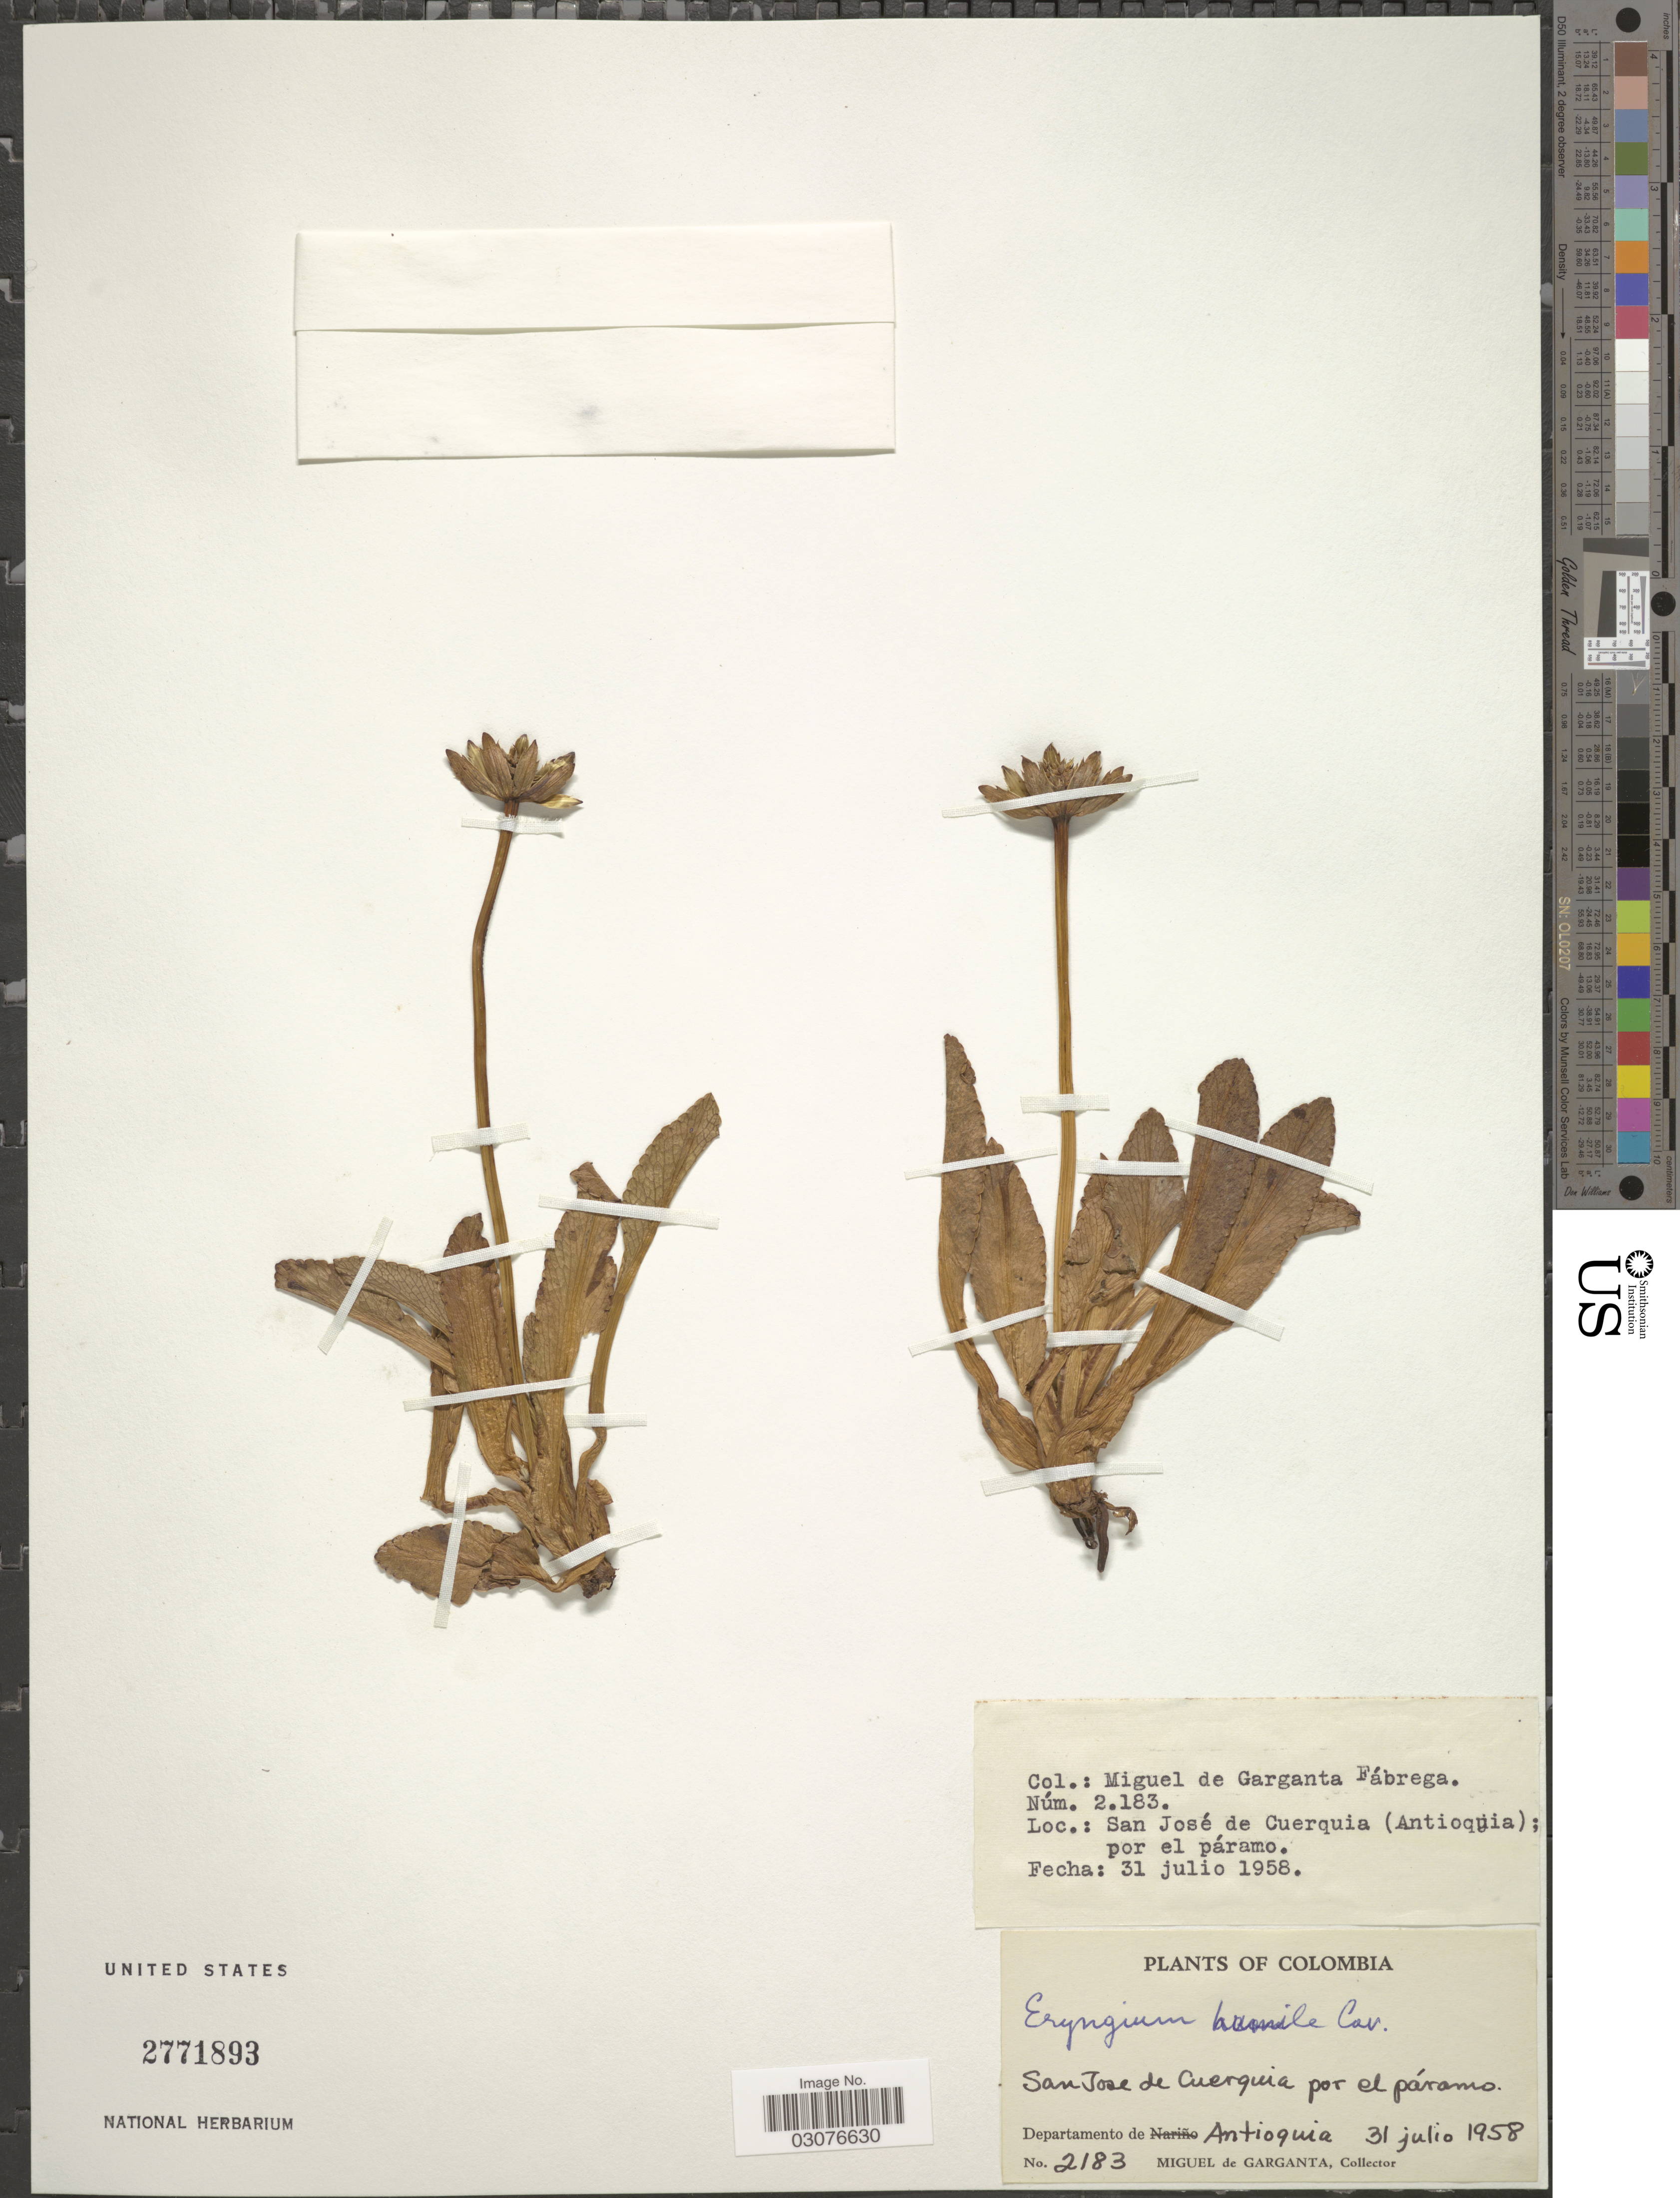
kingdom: Plantae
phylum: Tracheophyta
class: Magnoliopsida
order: Apiales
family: Apiaceae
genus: Eryngium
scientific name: Eryngium humile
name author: Cav.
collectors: M. Garganta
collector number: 2183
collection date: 1958-07-31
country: Colombia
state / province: Antioquia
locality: San José de Cuerquia por el páramo, Departamento de Antioquia.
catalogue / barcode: US 2771893